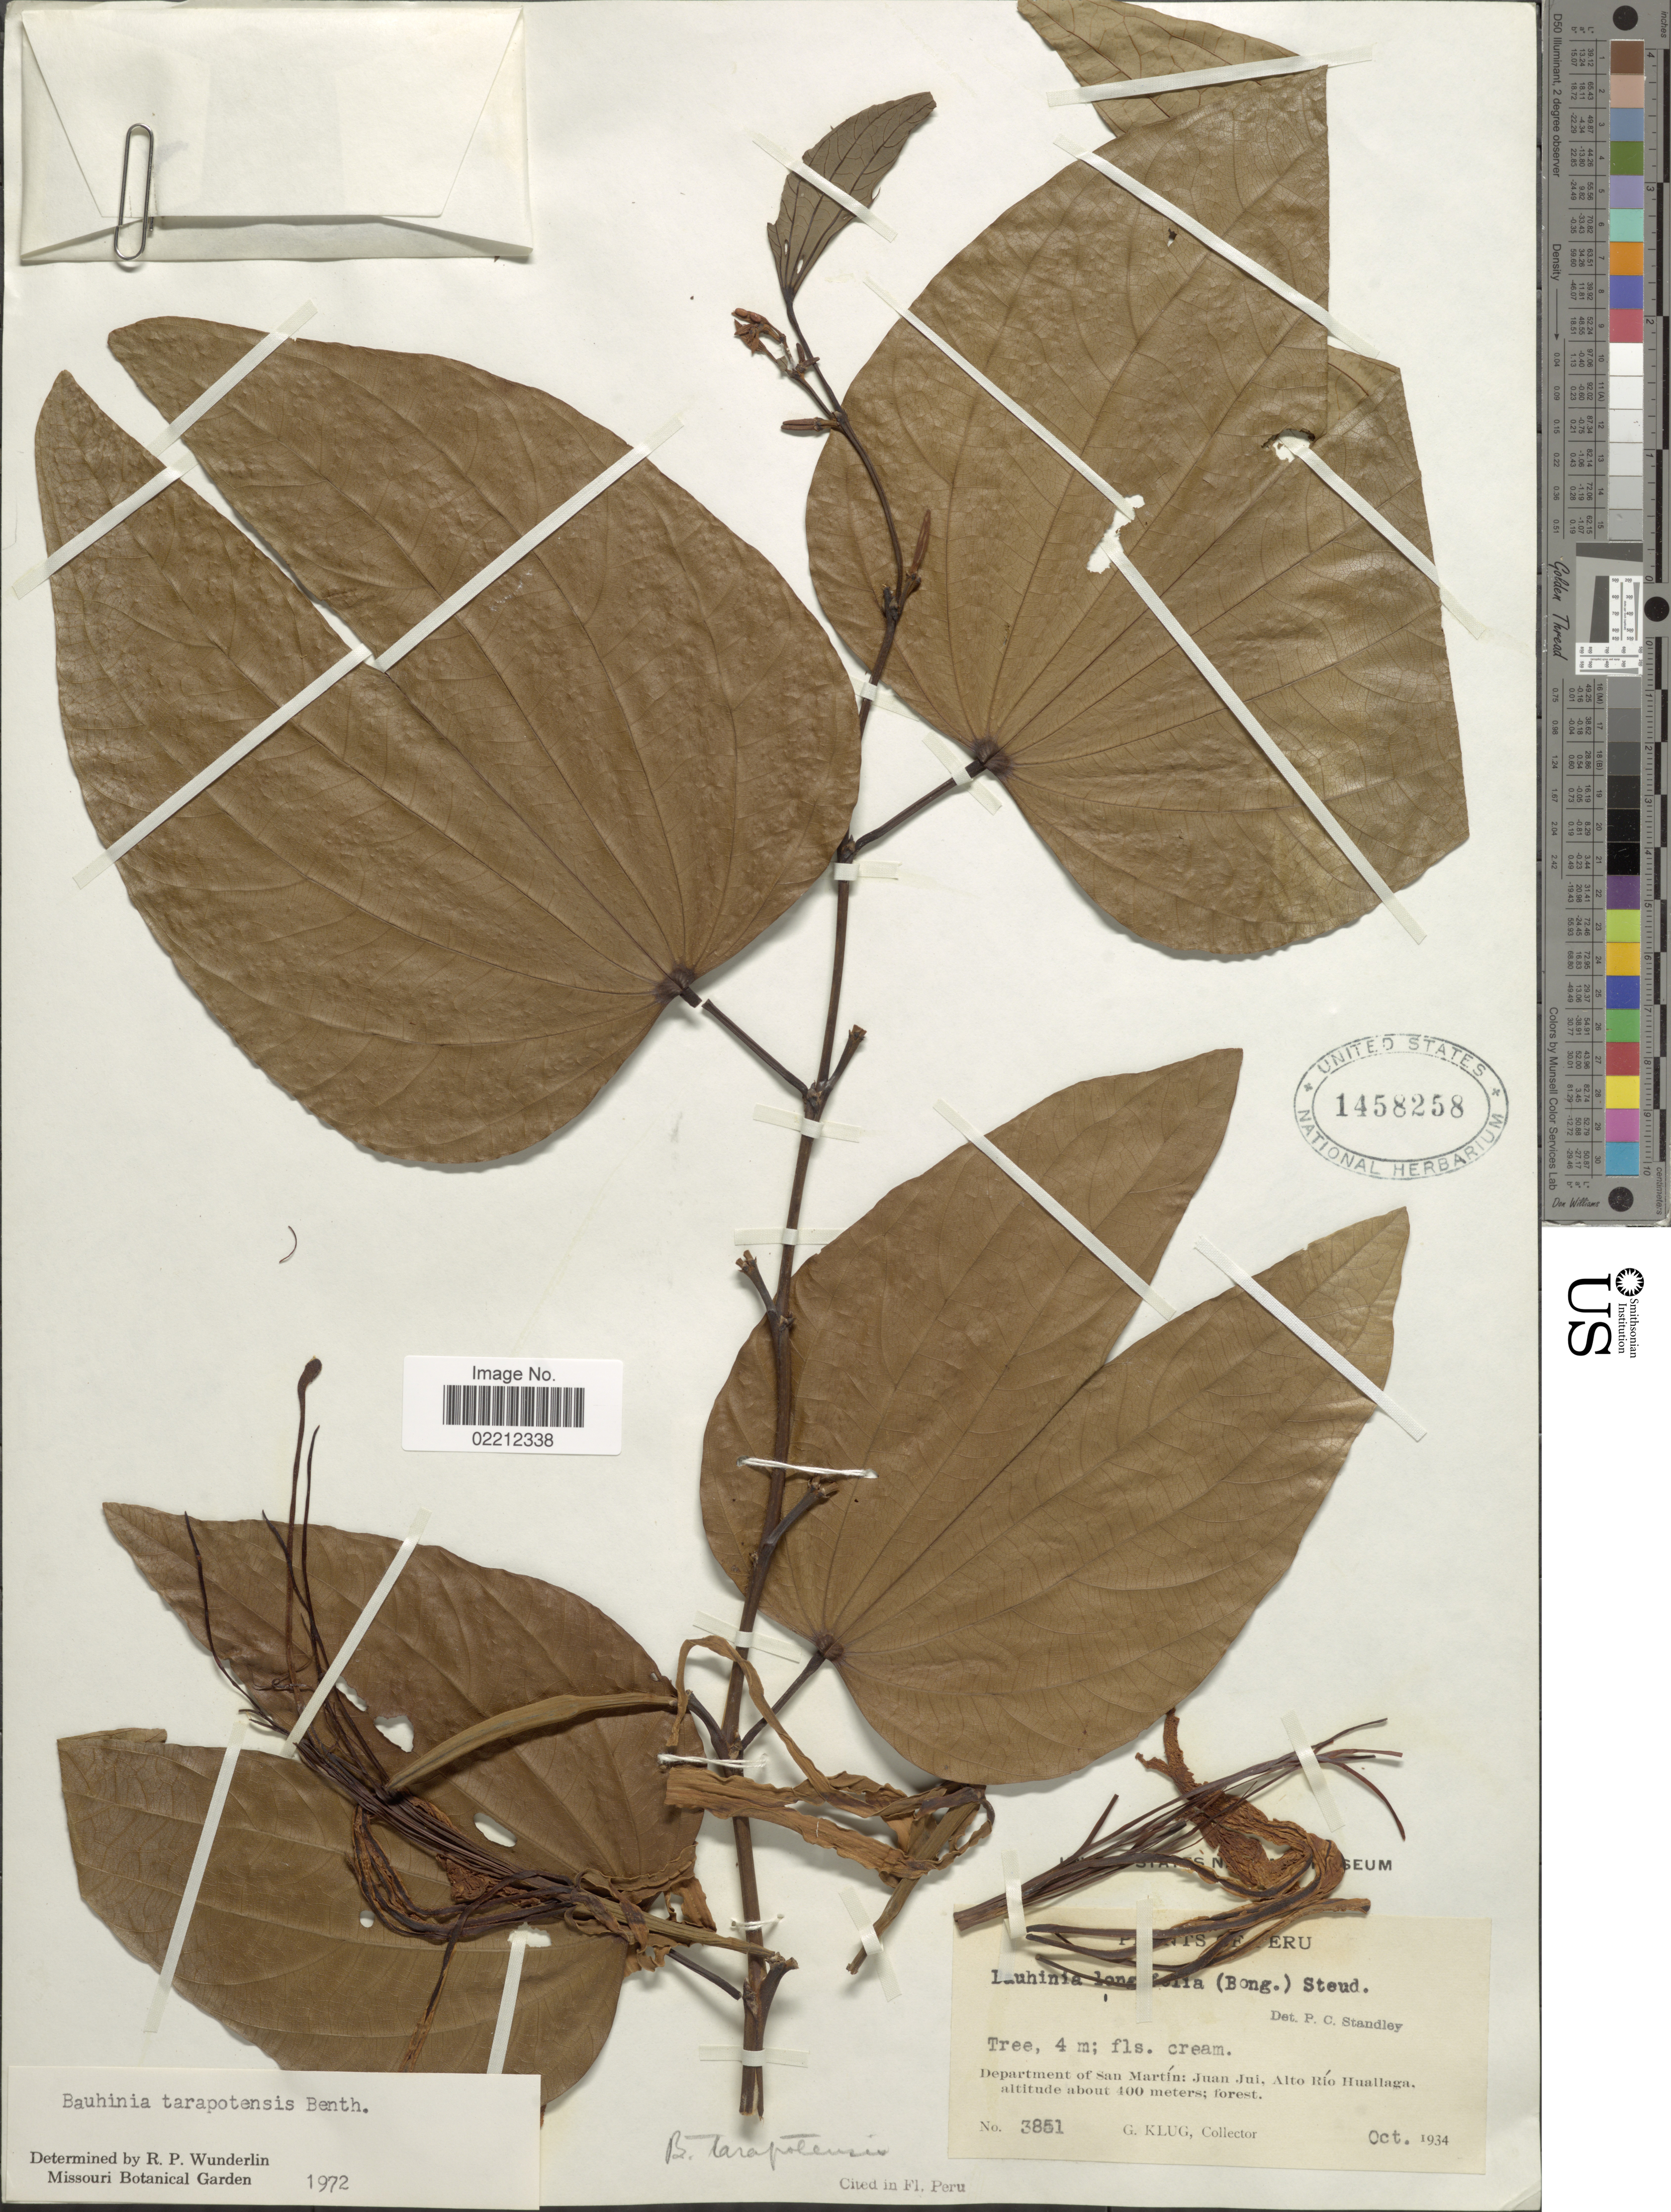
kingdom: Plantae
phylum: Tracheophyta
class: Magnoliopsida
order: Fabales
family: Fabaceae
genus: Bauhinia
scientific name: Bauhinia tarapotensis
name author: Benth.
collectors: G. Klug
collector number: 3851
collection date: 1934-10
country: Peru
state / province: San Martín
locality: Juan Jui, Alto Rio Huallaga.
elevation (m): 400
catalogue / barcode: US 1458258